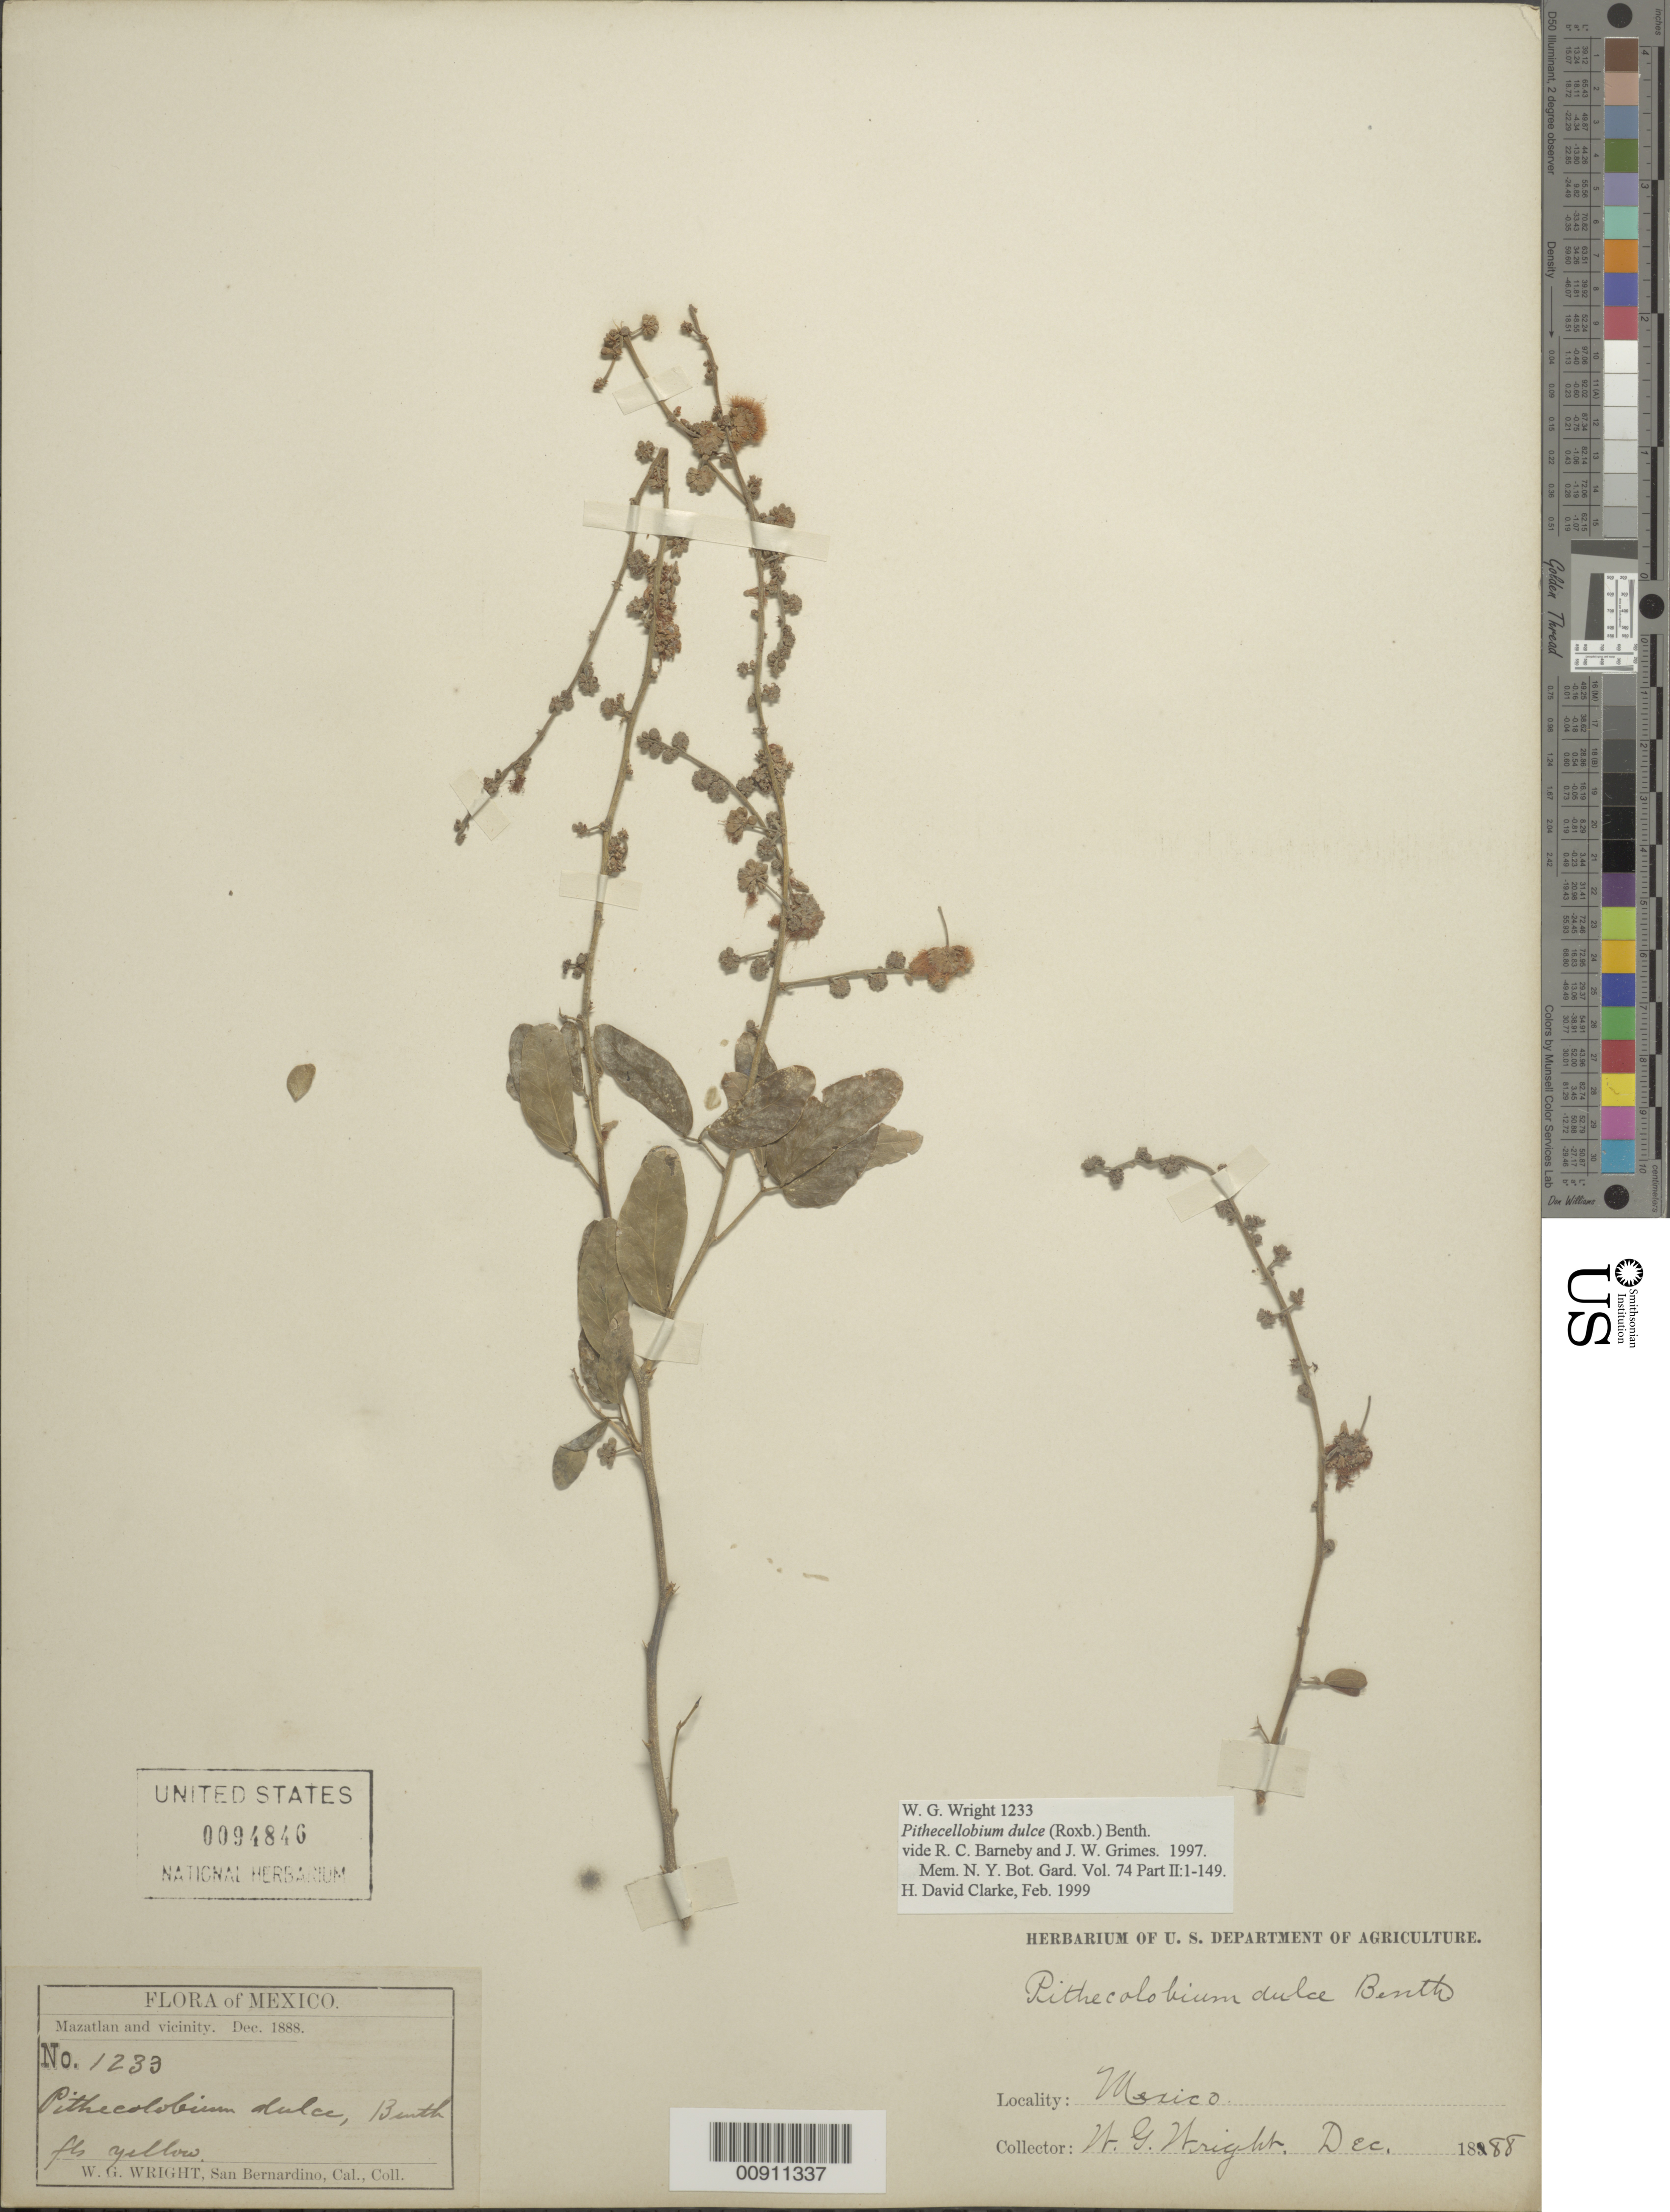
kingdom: Plantae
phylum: Tracheophyta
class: Magnoliopsida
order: Fabales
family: Fabaceae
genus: Pithecellobium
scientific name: Pithecellobium dulce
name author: (Roxb.) Benth.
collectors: W. G. Wright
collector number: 1233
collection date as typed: Dec 1888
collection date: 1888-12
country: Mexico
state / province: Sinaloa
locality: Mazatlán and vicinity.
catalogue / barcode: US 94846